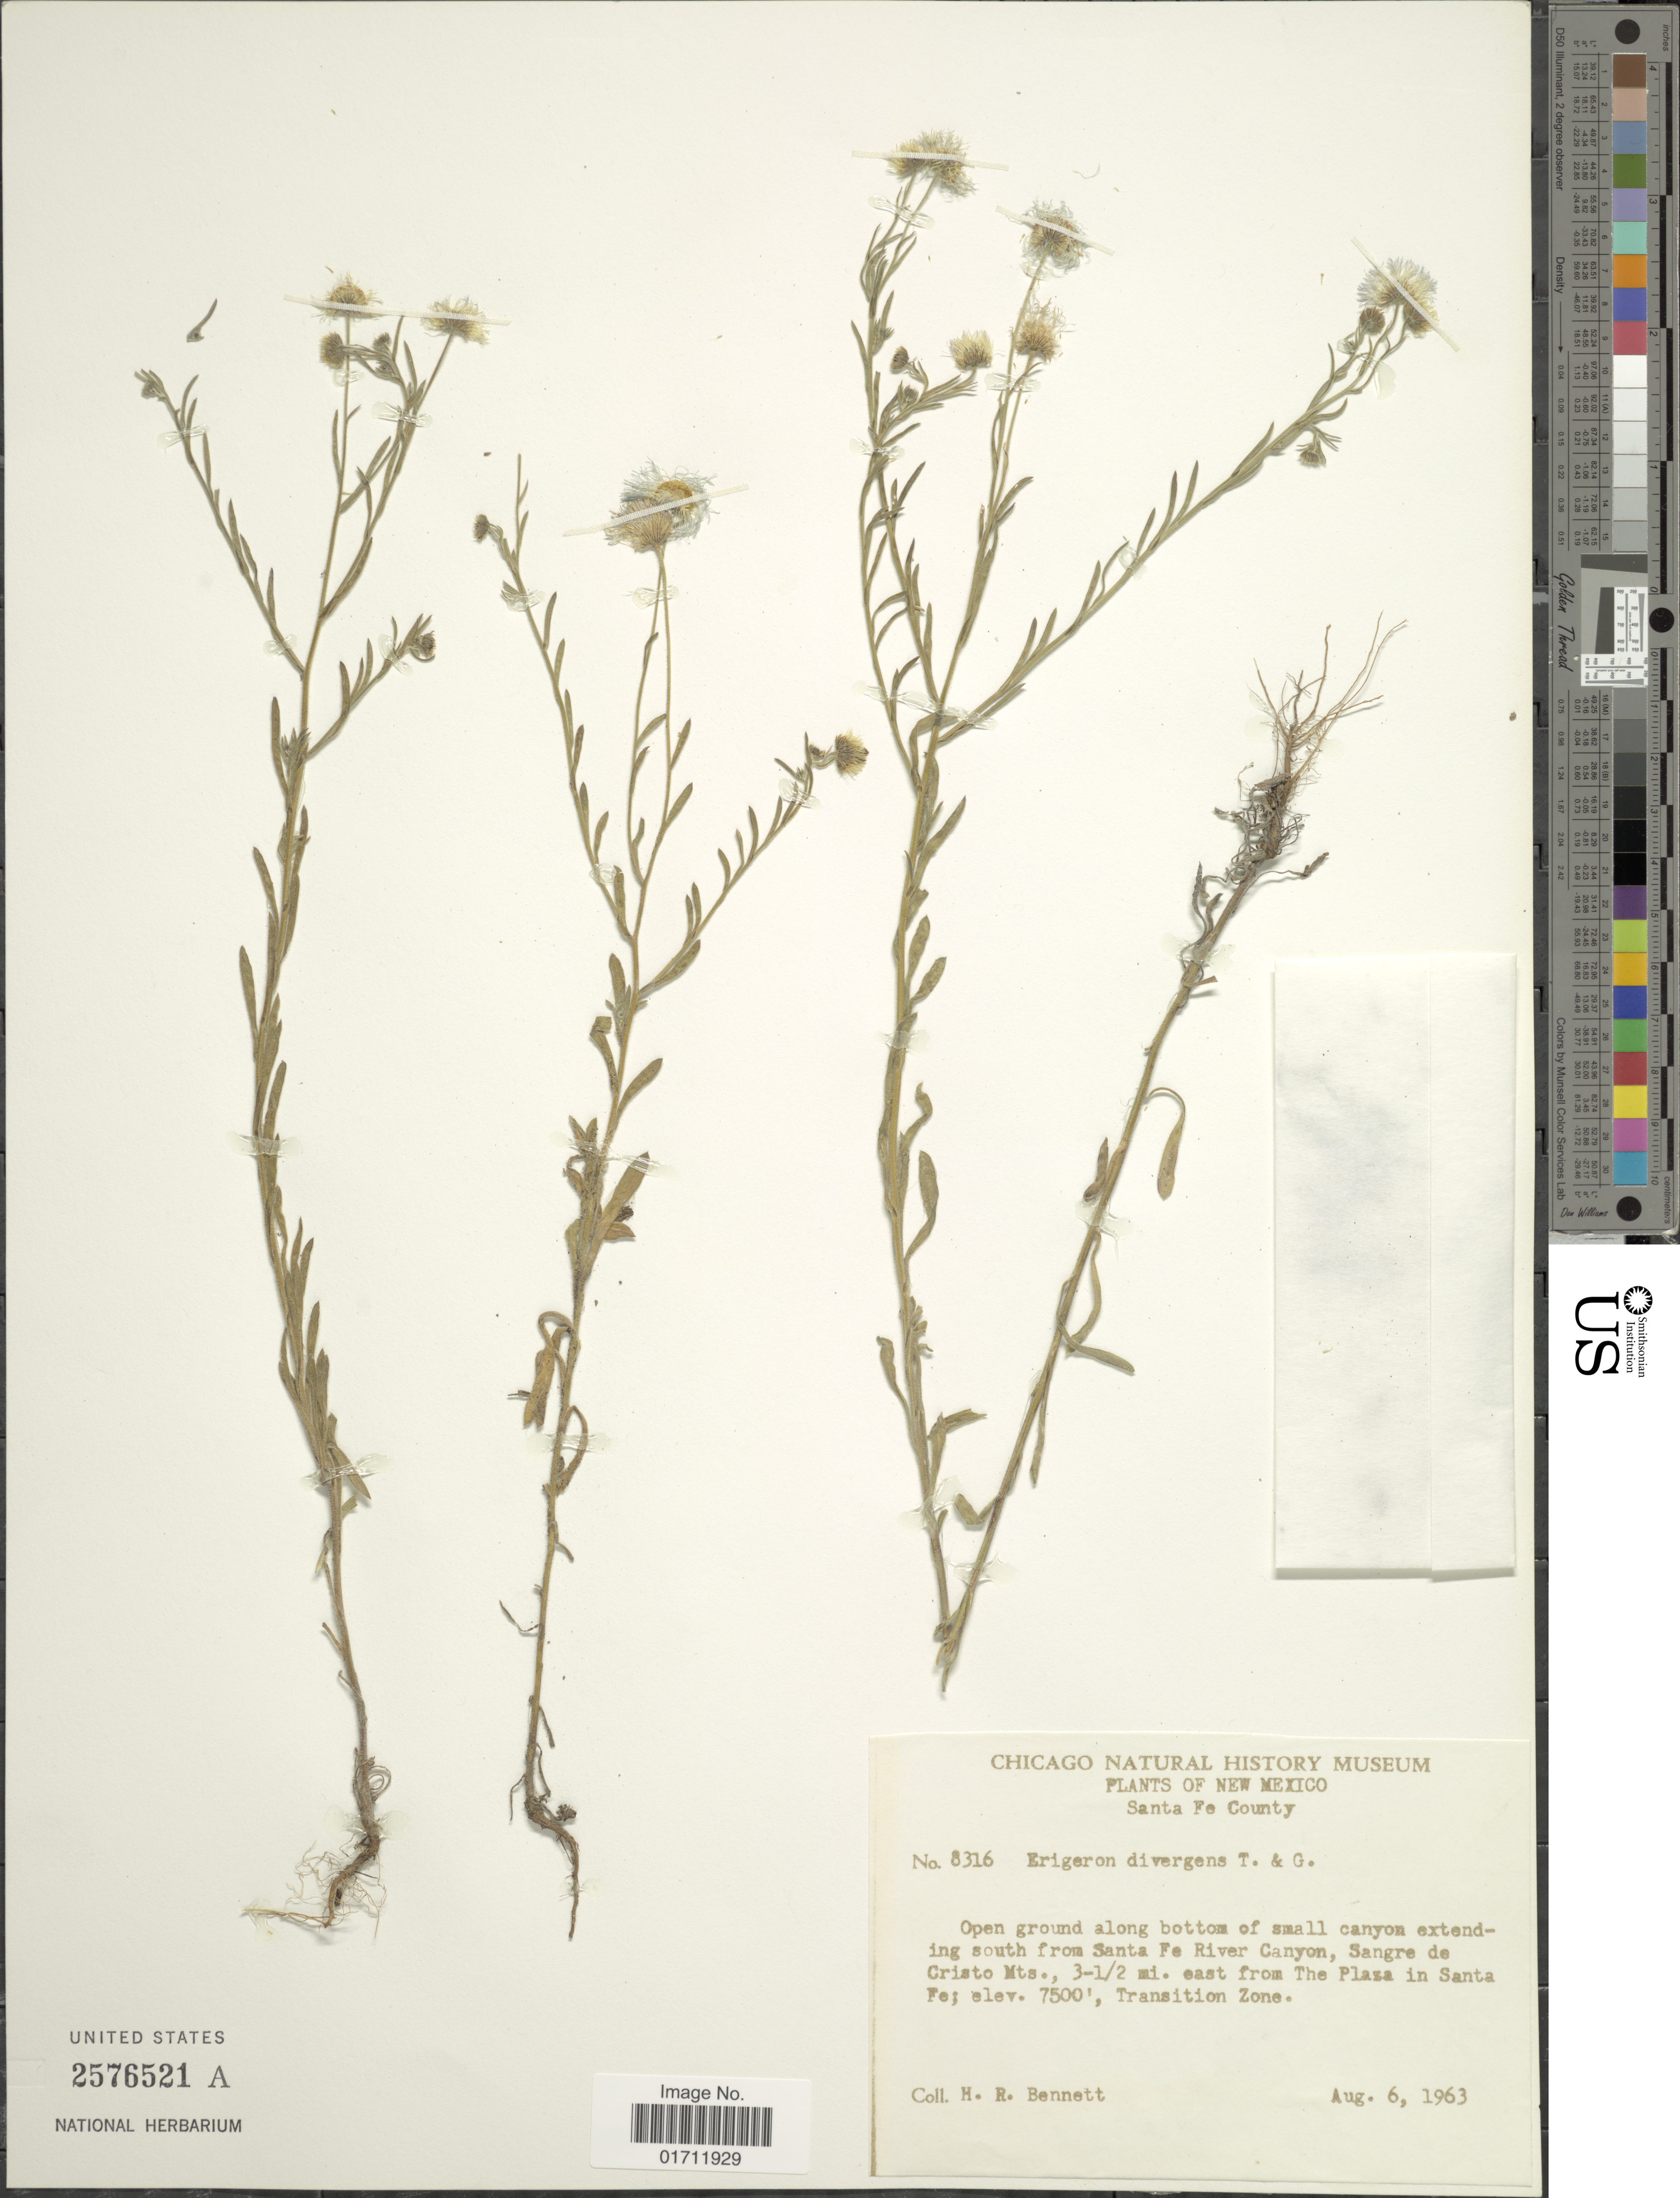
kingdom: Plantae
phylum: Tracheophyta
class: Magnoliopsida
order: Asterales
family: Asteraceae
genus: Erigeron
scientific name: Erigeron divergens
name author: Torr. & A. Gray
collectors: H. R. Bennett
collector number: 8316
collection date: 1963-08-06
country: United States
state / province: New Mexico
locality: Santa Fe County, Open ground along bottom of small canyonextending south from Santa Fe River Canyon, Sangre de Cristo Mts., 3-½ mi east from The Plasa in Santa Fe, Transition Zone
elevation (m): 2286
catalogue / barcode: US 2576521A